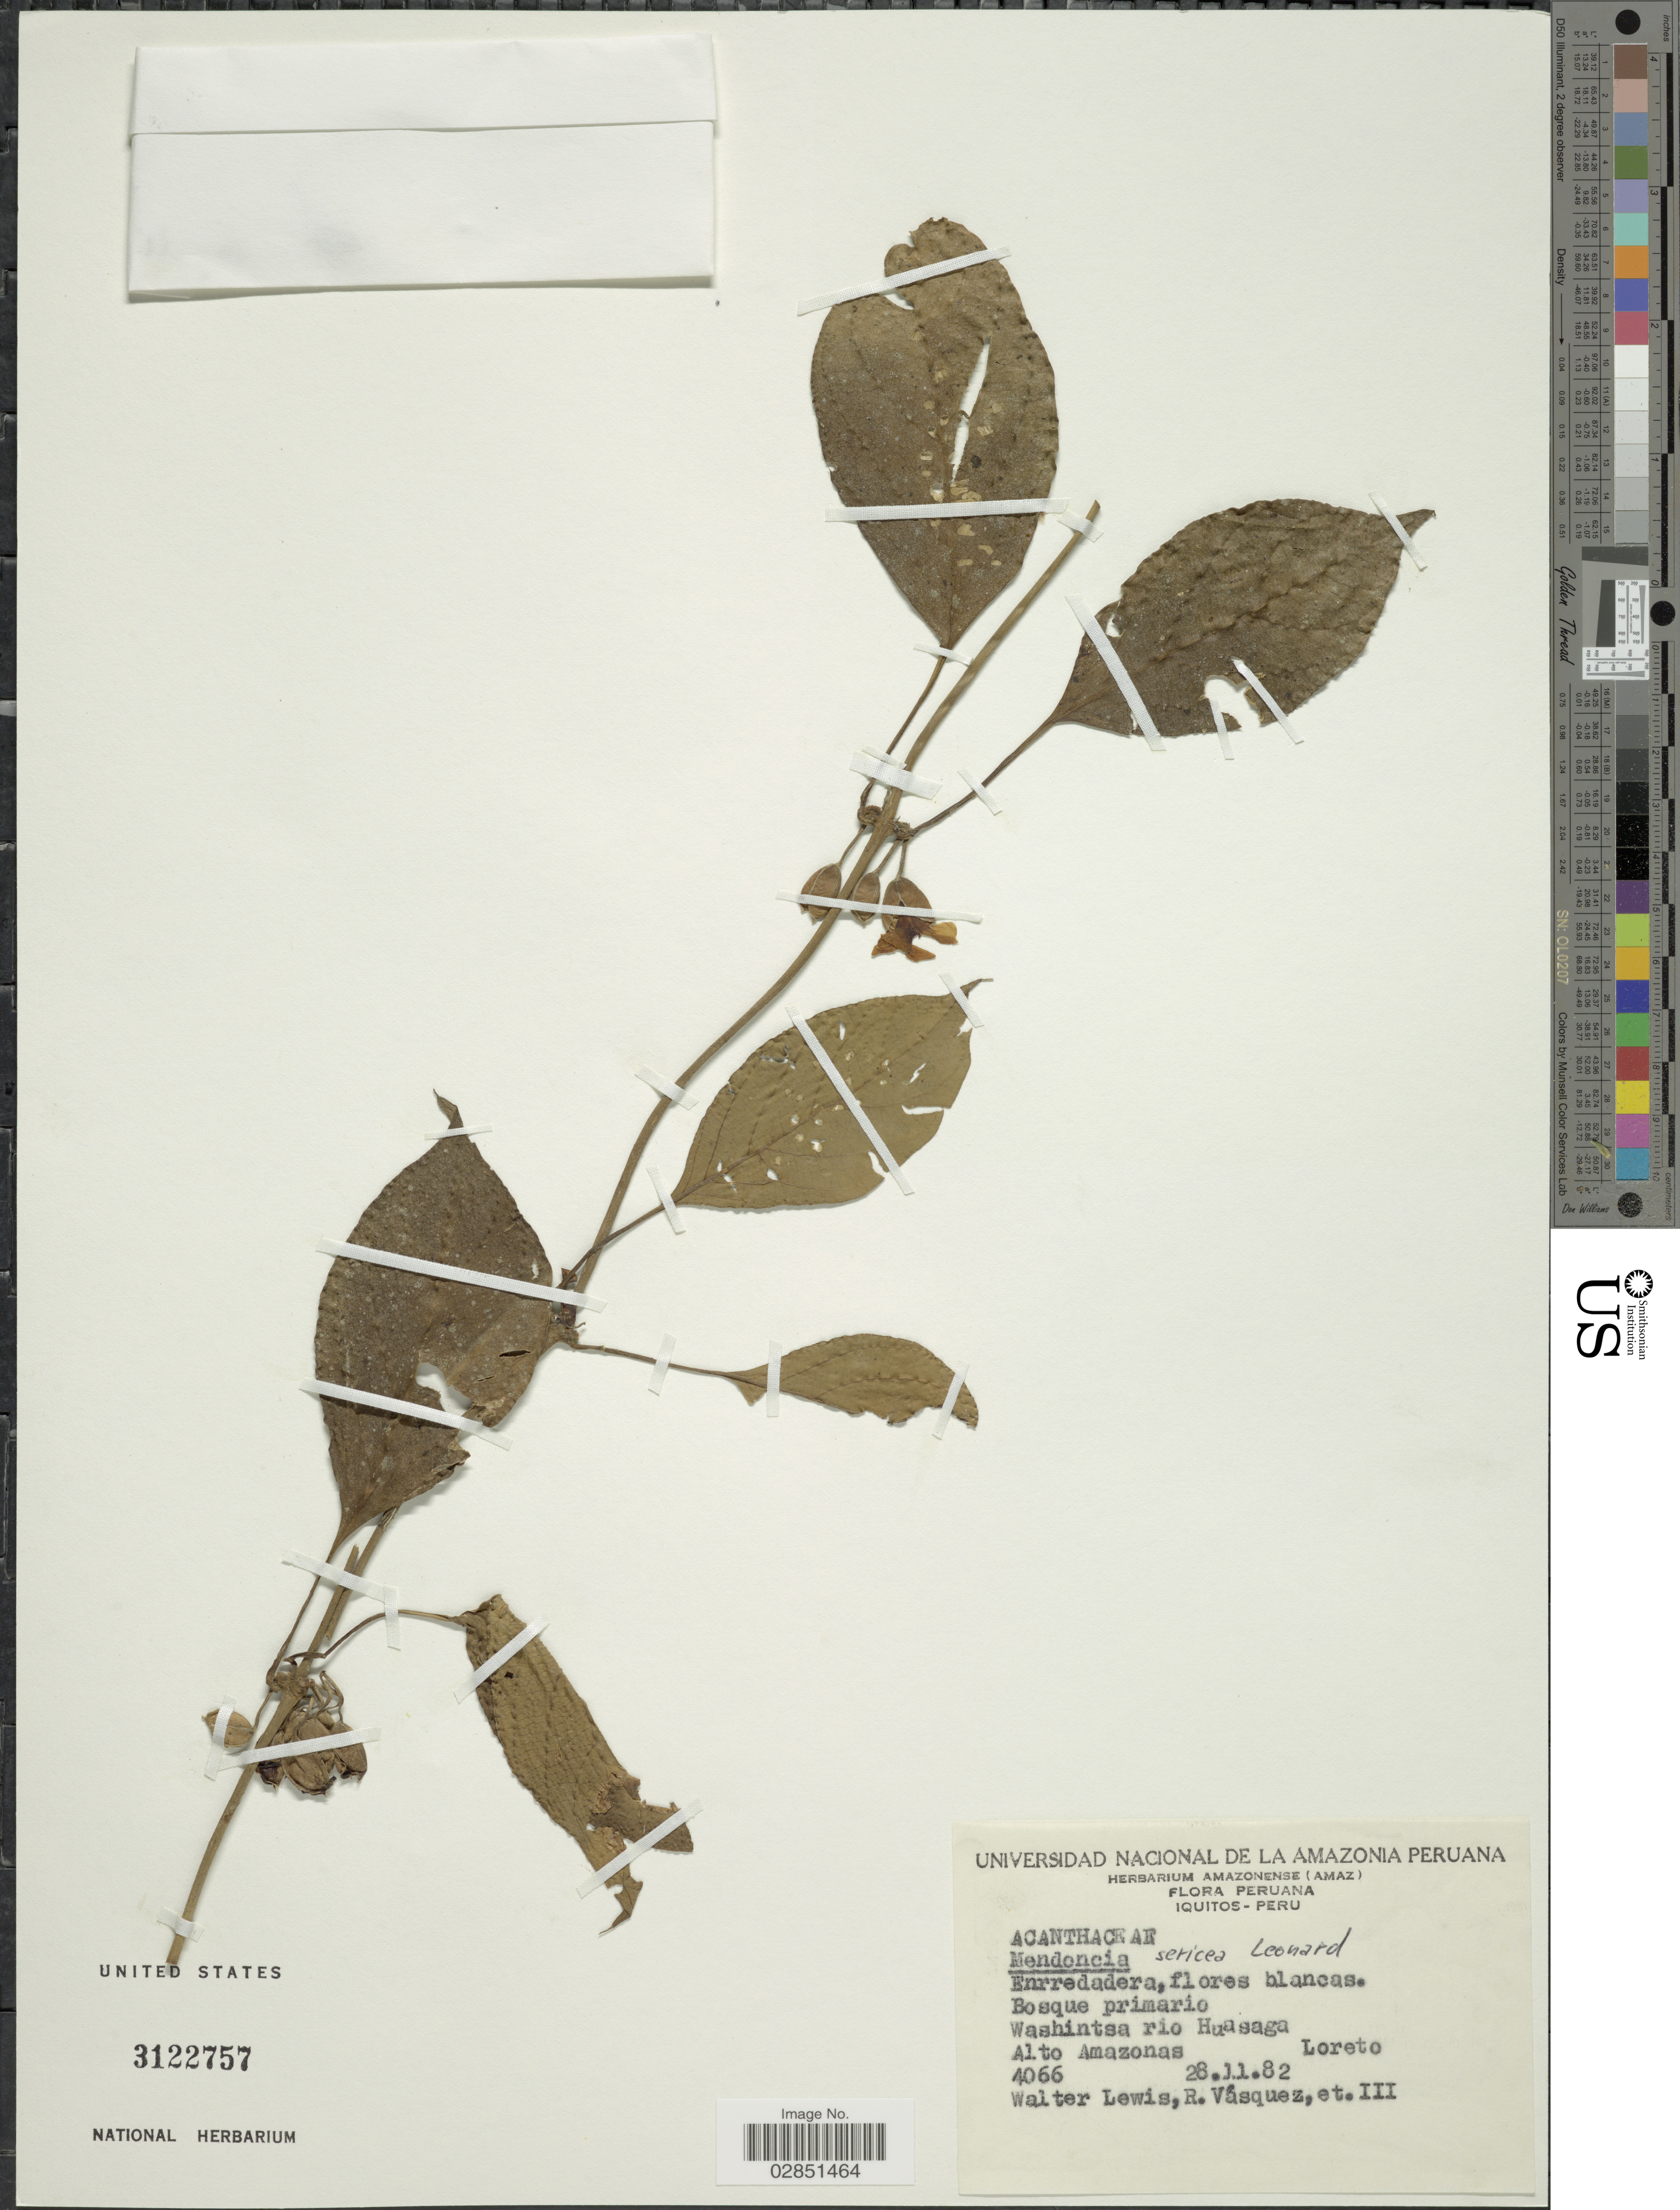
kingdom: Plantae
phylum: Tracheophyta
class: Magnoliopsida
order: Lamiales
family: Acanthaceae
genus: Mendoncia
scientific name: Mendoncia sericea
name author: Leonard ex Wassh.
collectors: W. H. Lewis, R. Vásquez & et al.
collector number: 4066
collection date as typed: Transcribed d/m/y: 28/11/82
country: Peru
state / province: Loreto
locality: Washintsa rio Huasaga, Alto Amazonas, Loreto.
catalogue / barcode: US 3122757